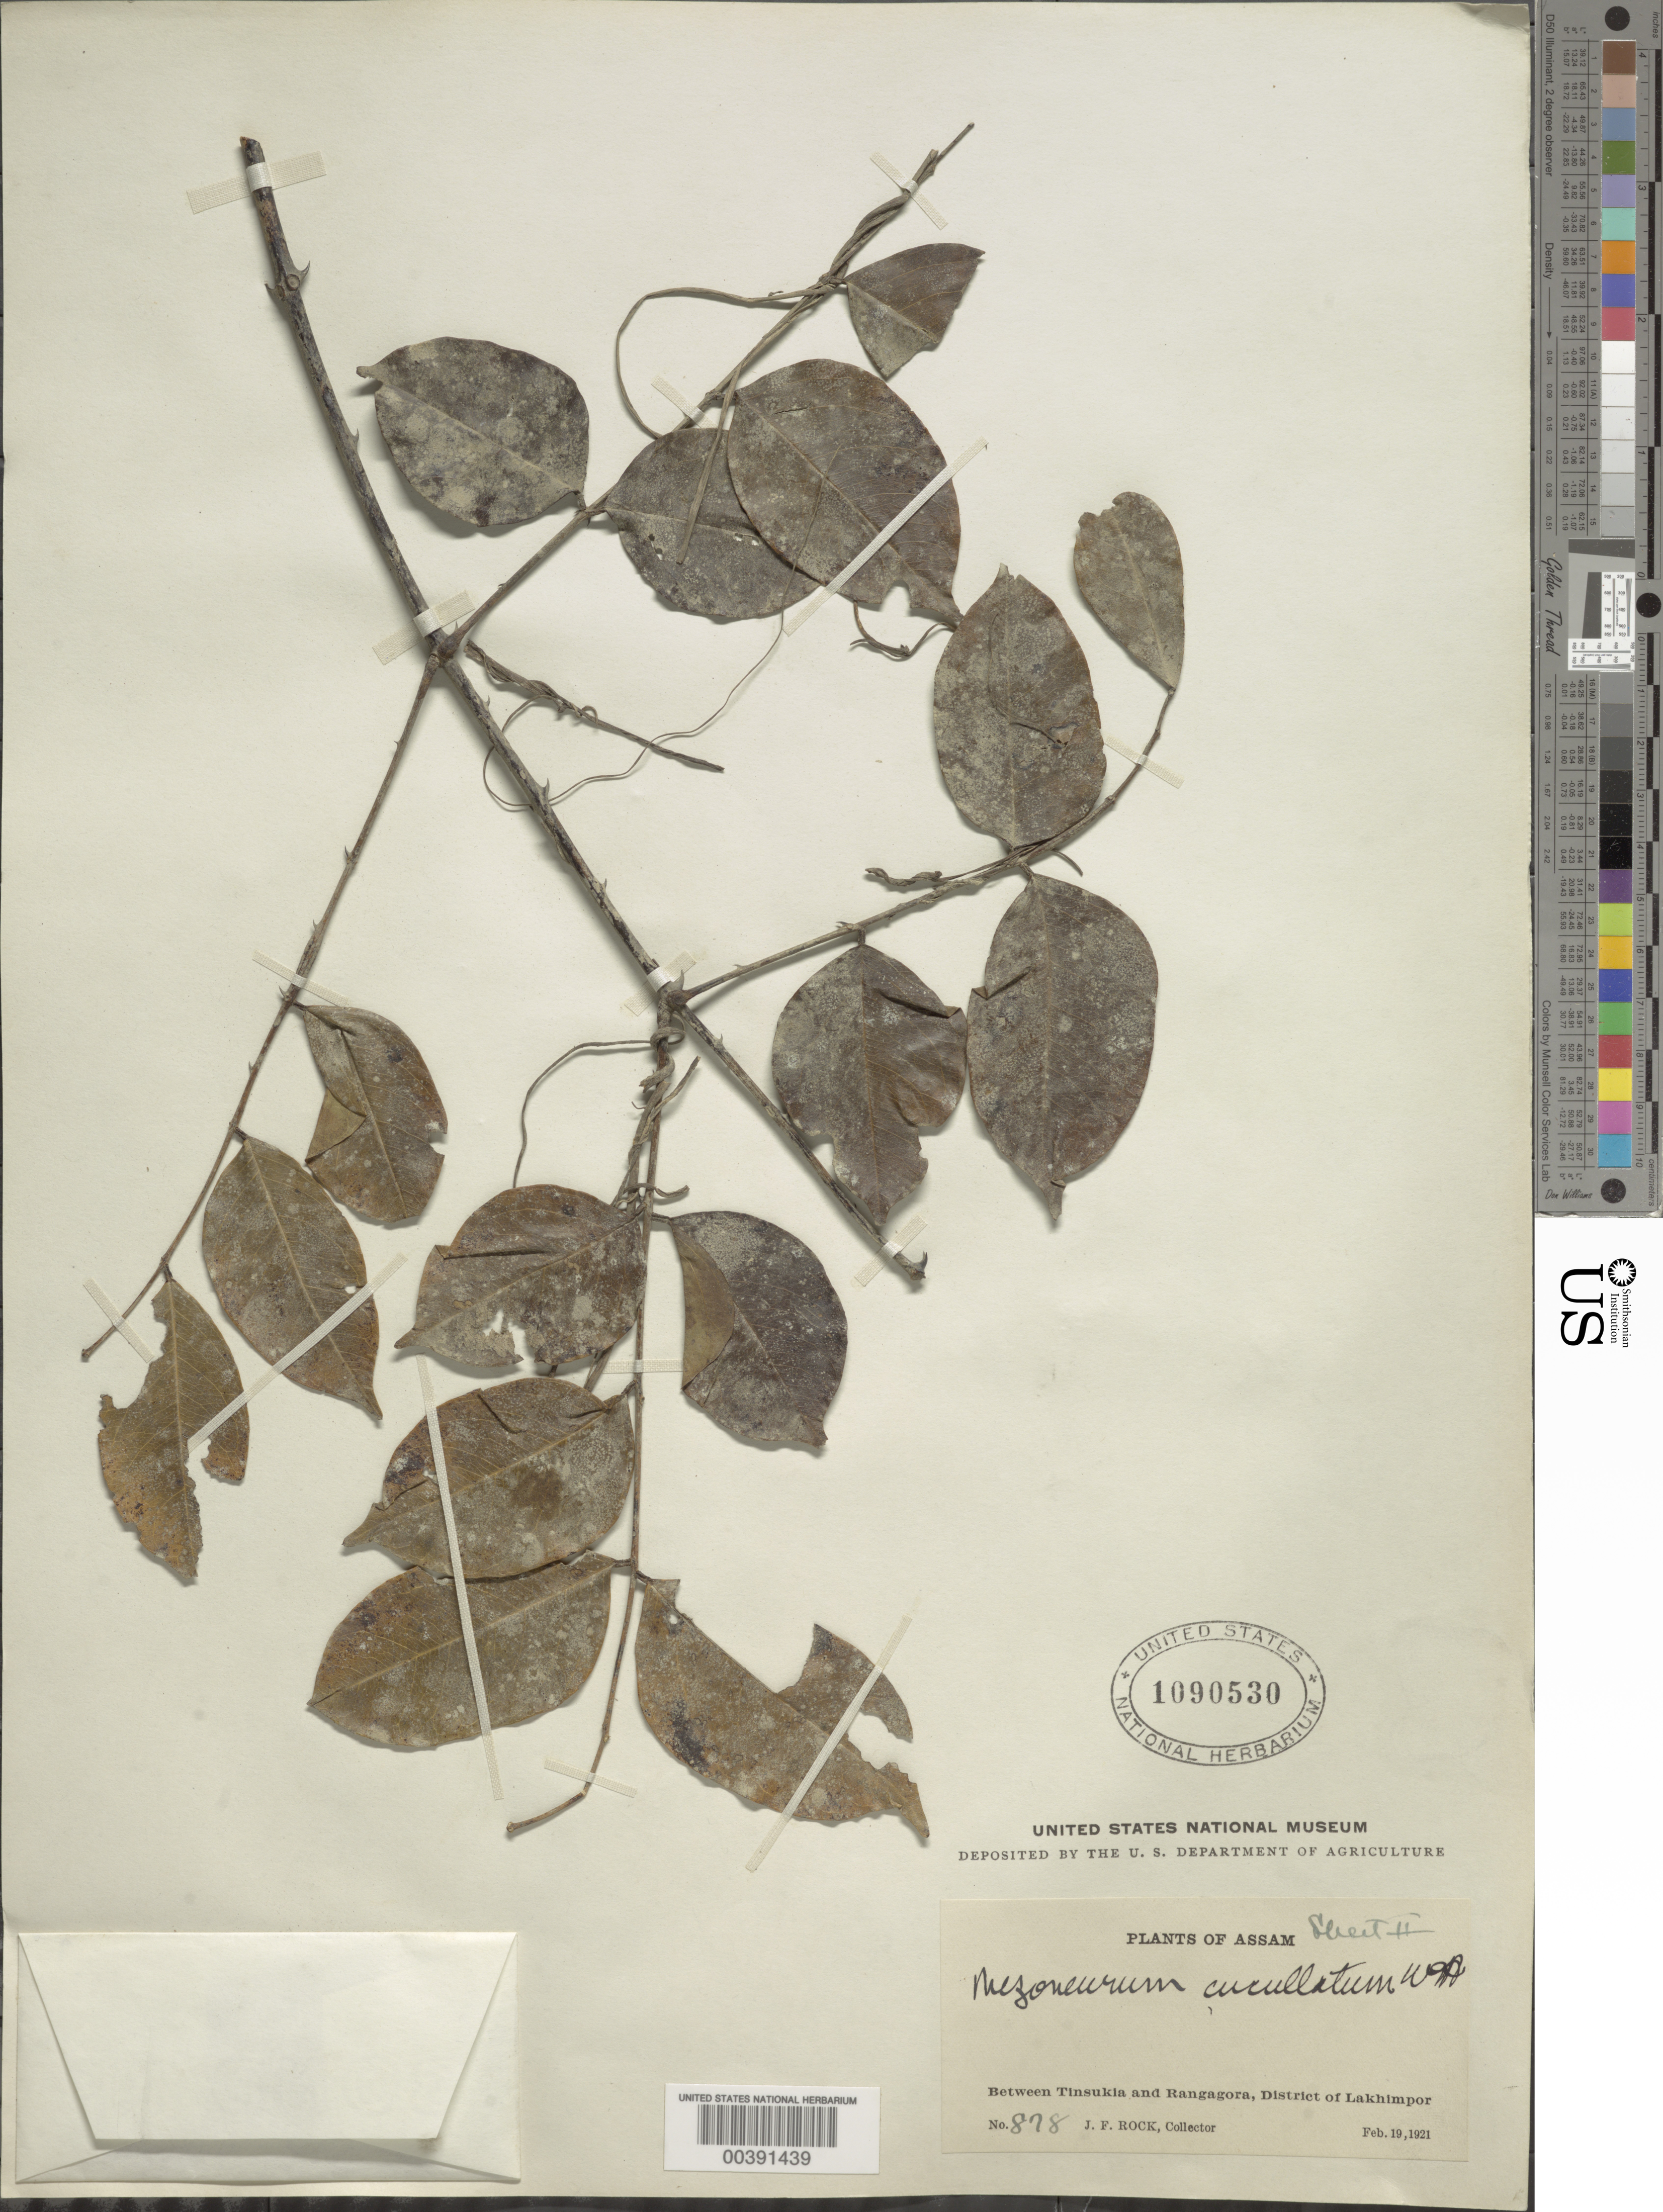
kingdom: Plantae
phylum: Tracheophyta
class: Magnoliopsida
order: Fabales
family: Fabaceae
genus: Mezoneuron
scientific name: Mezoneuron cucullatum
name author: (Roxb.) Wight & Arn.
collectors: J. F. Rock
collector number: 878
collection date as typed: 19 Feb 1921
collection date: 1921-02-19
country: India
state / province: Assam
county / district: Lakhimpur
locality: Assam, between Tinsukia and Rangagora, District of Lakhimpor.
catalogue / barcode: US 1090530